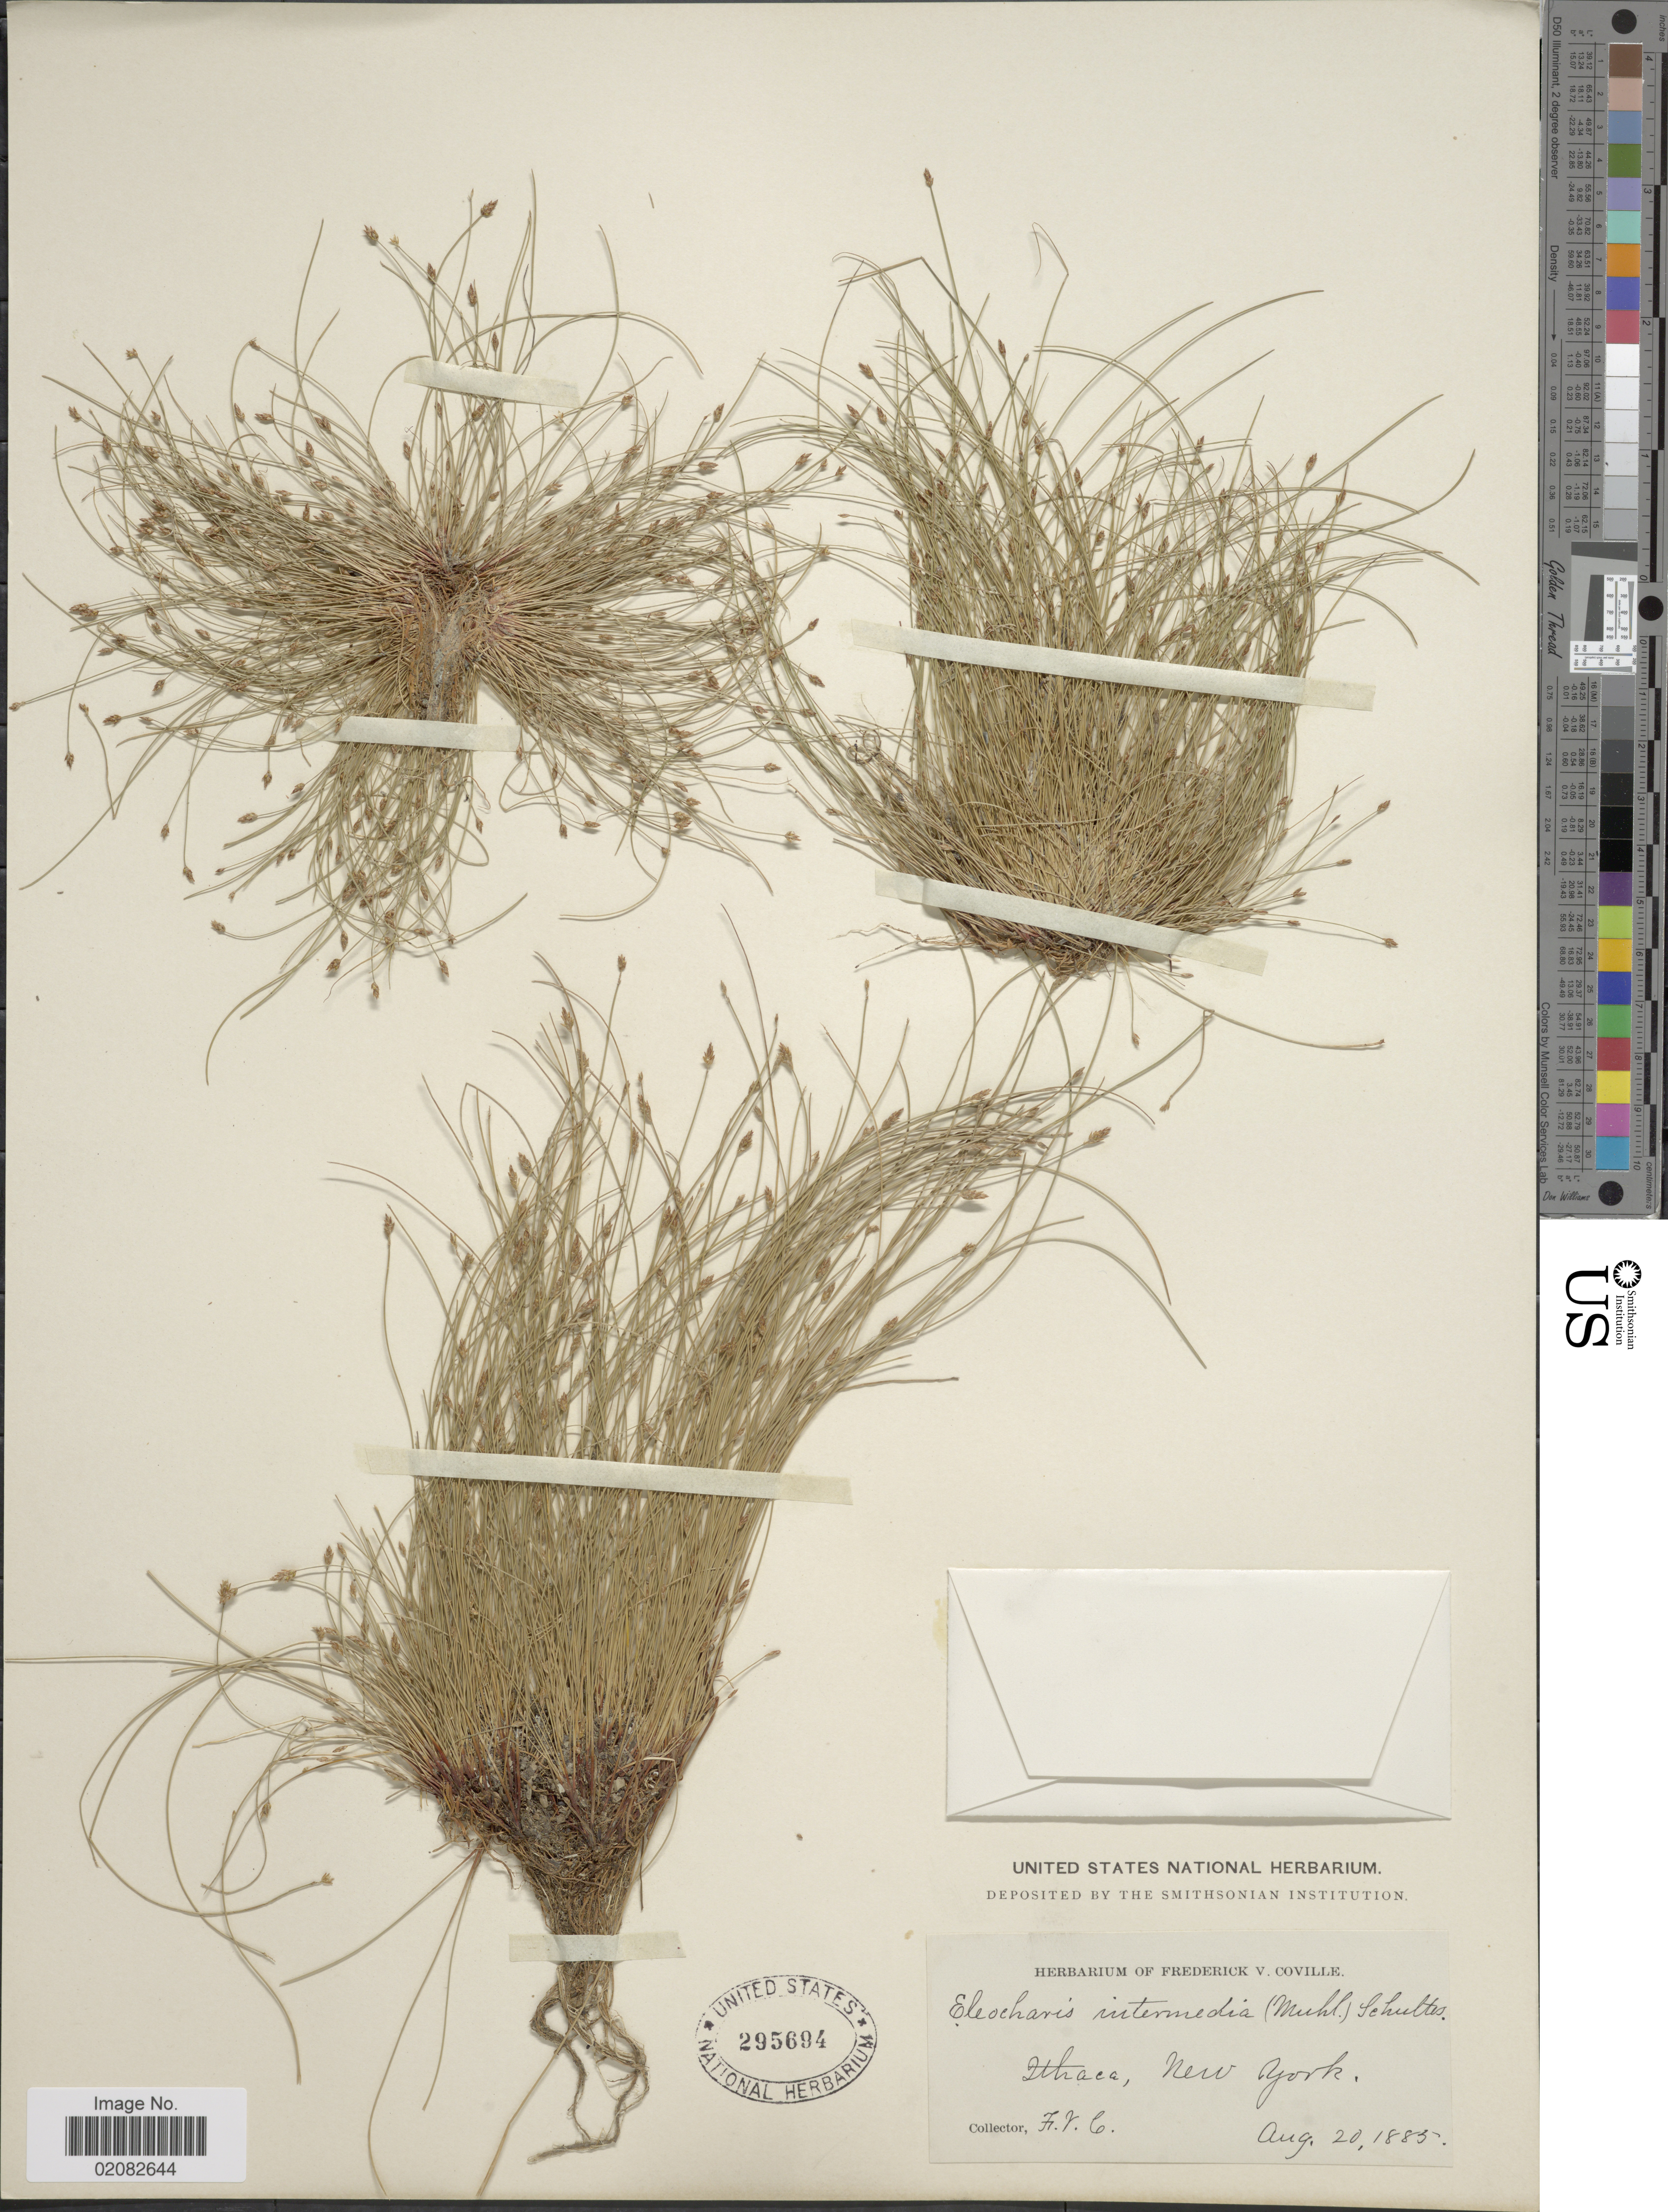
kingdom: Plantae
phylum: Tracheophyta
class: Liliopsida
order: Poales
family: Cyperaceae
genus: Eleocharis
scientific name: Eleocharis intermedia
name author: Schult.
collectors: F. V. Coville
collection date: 1885-08-20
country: United States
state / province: New York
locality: Ithaca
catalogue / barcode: US 295694